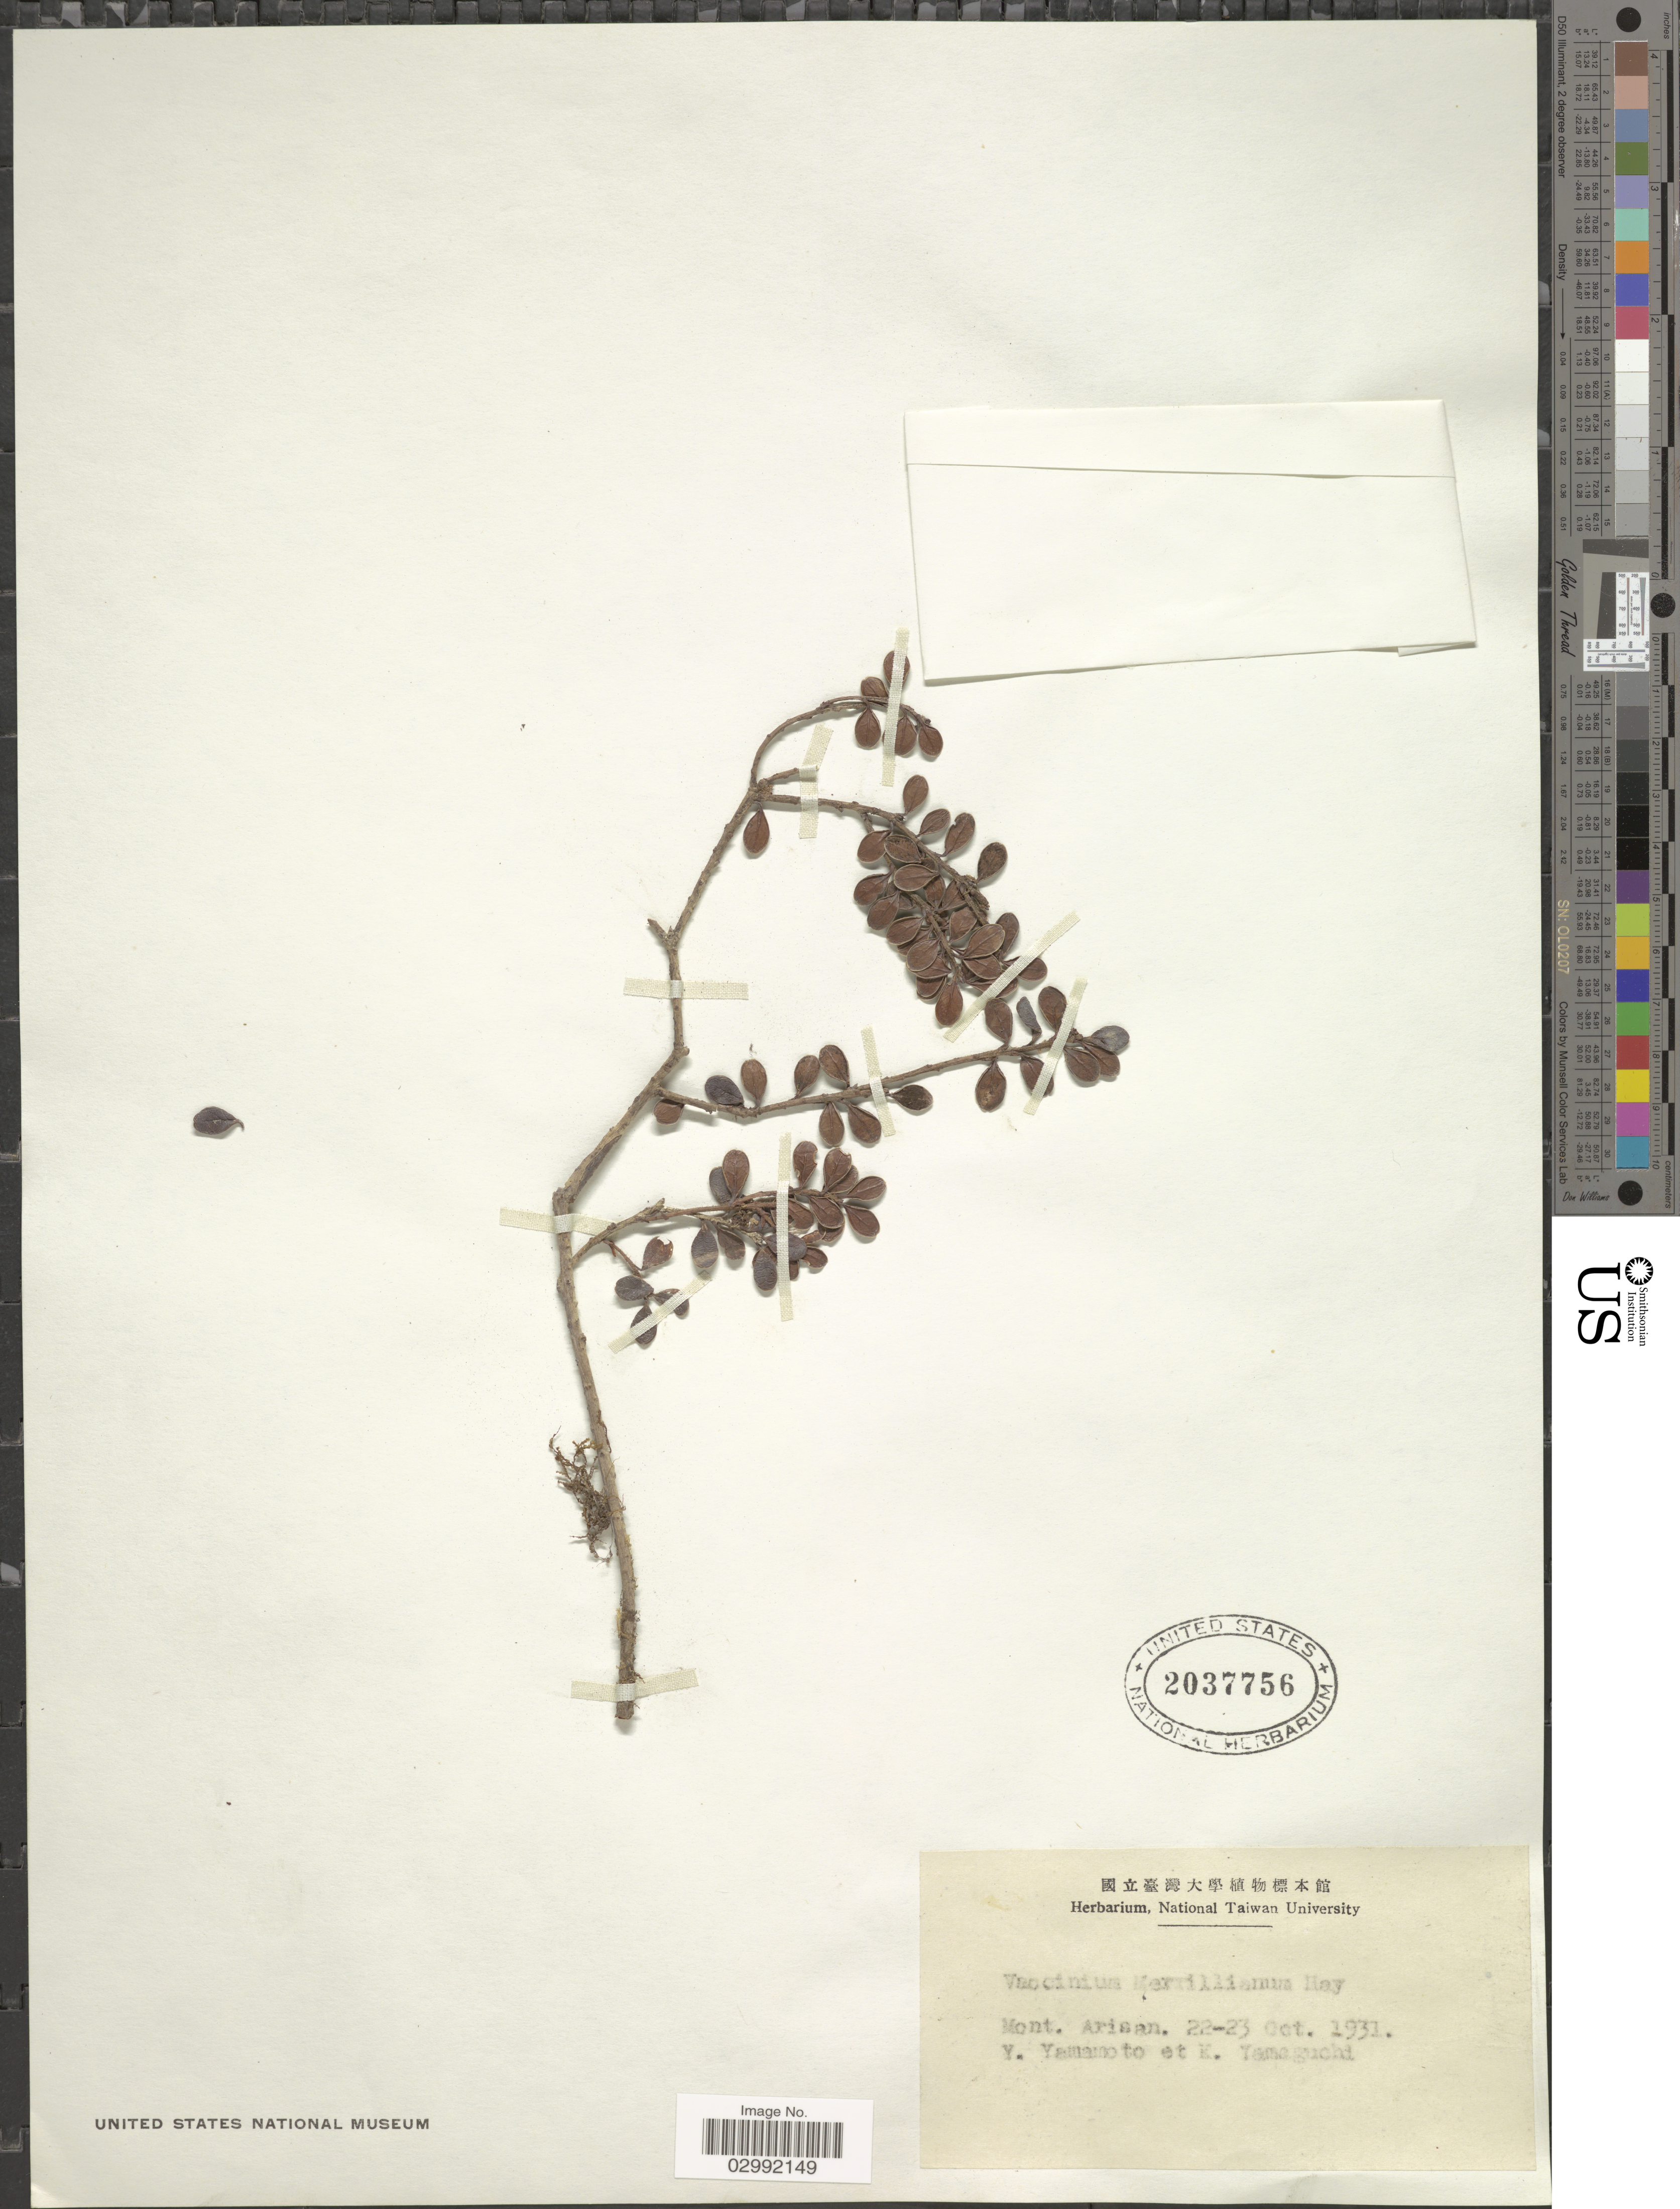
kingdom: Plantae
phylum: Tracheophyta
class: Magnoliopsida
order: Ericales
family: Ericaceae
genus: Vaccinium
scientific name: Vaccinium merrillianum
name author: Hayata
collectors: Y. Yamamoto & K. Yamaguchi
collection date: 1931-10-22/1931-10-23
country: Taiwan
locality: Mont. Arisan.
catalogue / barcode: US 2037756